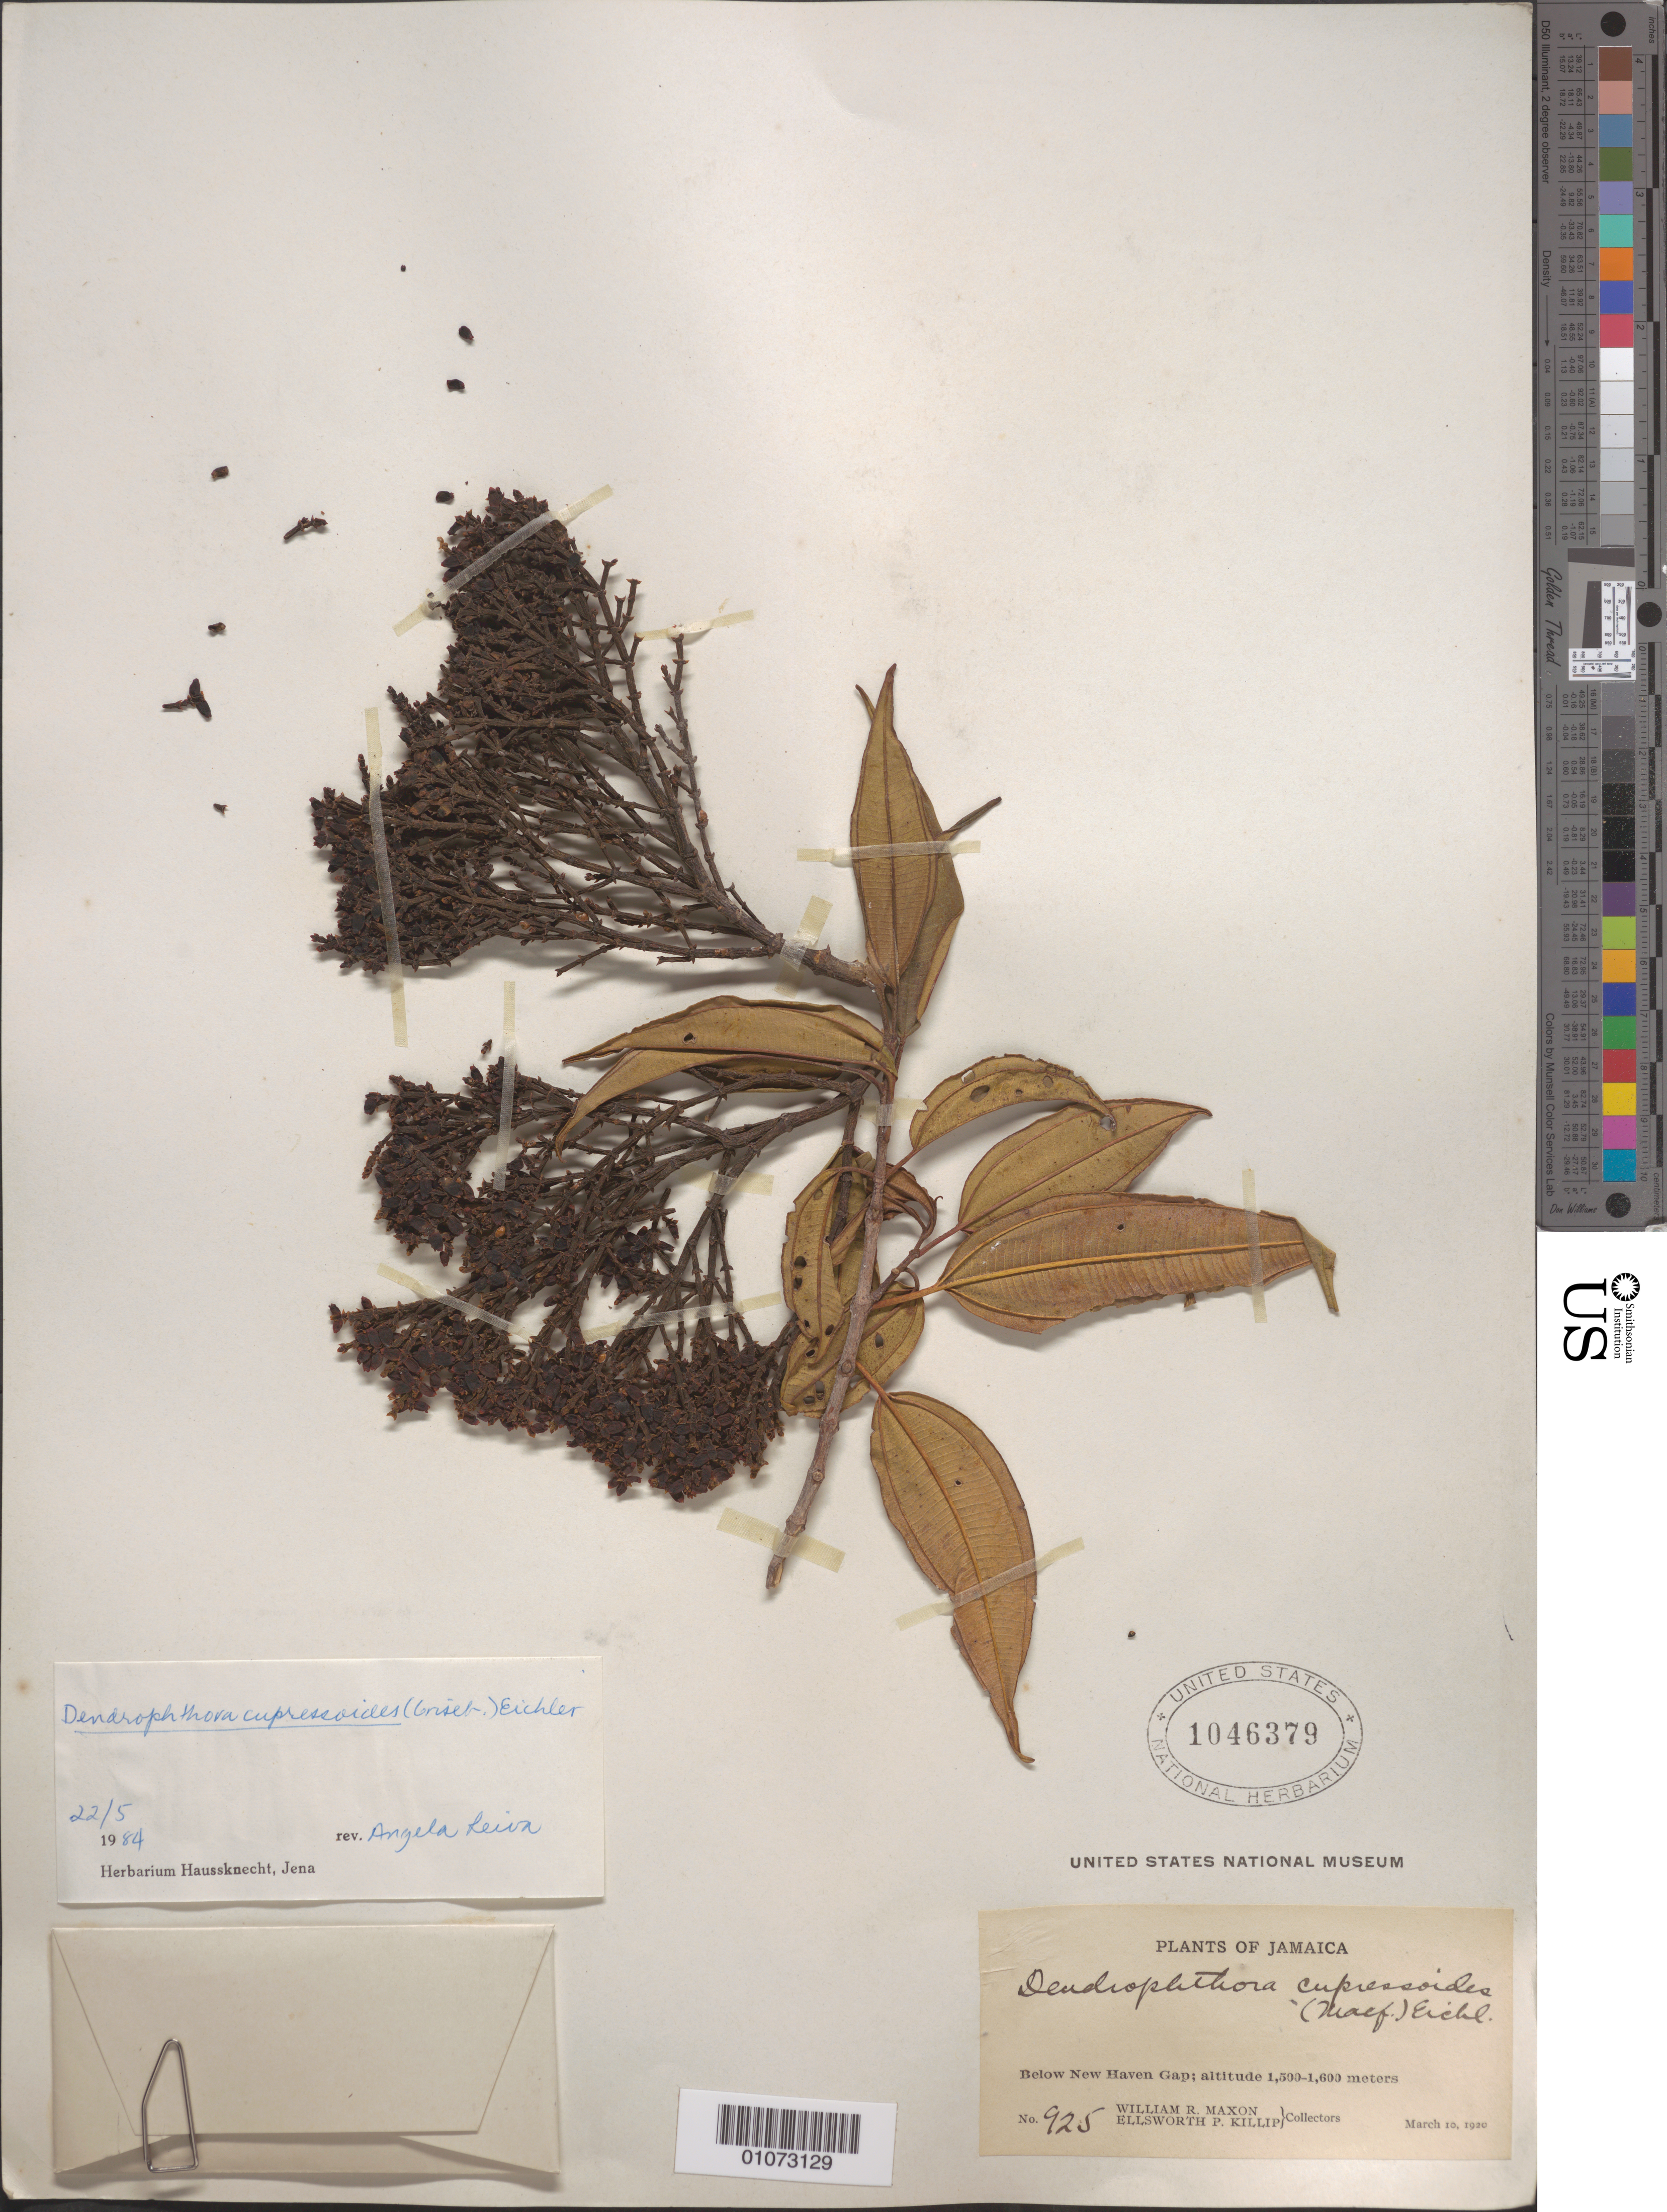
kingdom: Plantae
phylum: Tracheophyta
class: Magnoliopsida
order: Santalales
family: Viscaceae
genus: Dendrophthora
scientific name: Dendrophthora cupressoides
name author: (Macfad.) Eichler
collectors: W. R. Maxon & E. P. Killip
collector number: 925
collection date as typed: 10 Mar 1920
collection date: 1920-03-10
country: Jamaica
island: Jamaica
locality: Below New Haven Gap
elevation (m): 1500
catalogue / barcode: US 1046379